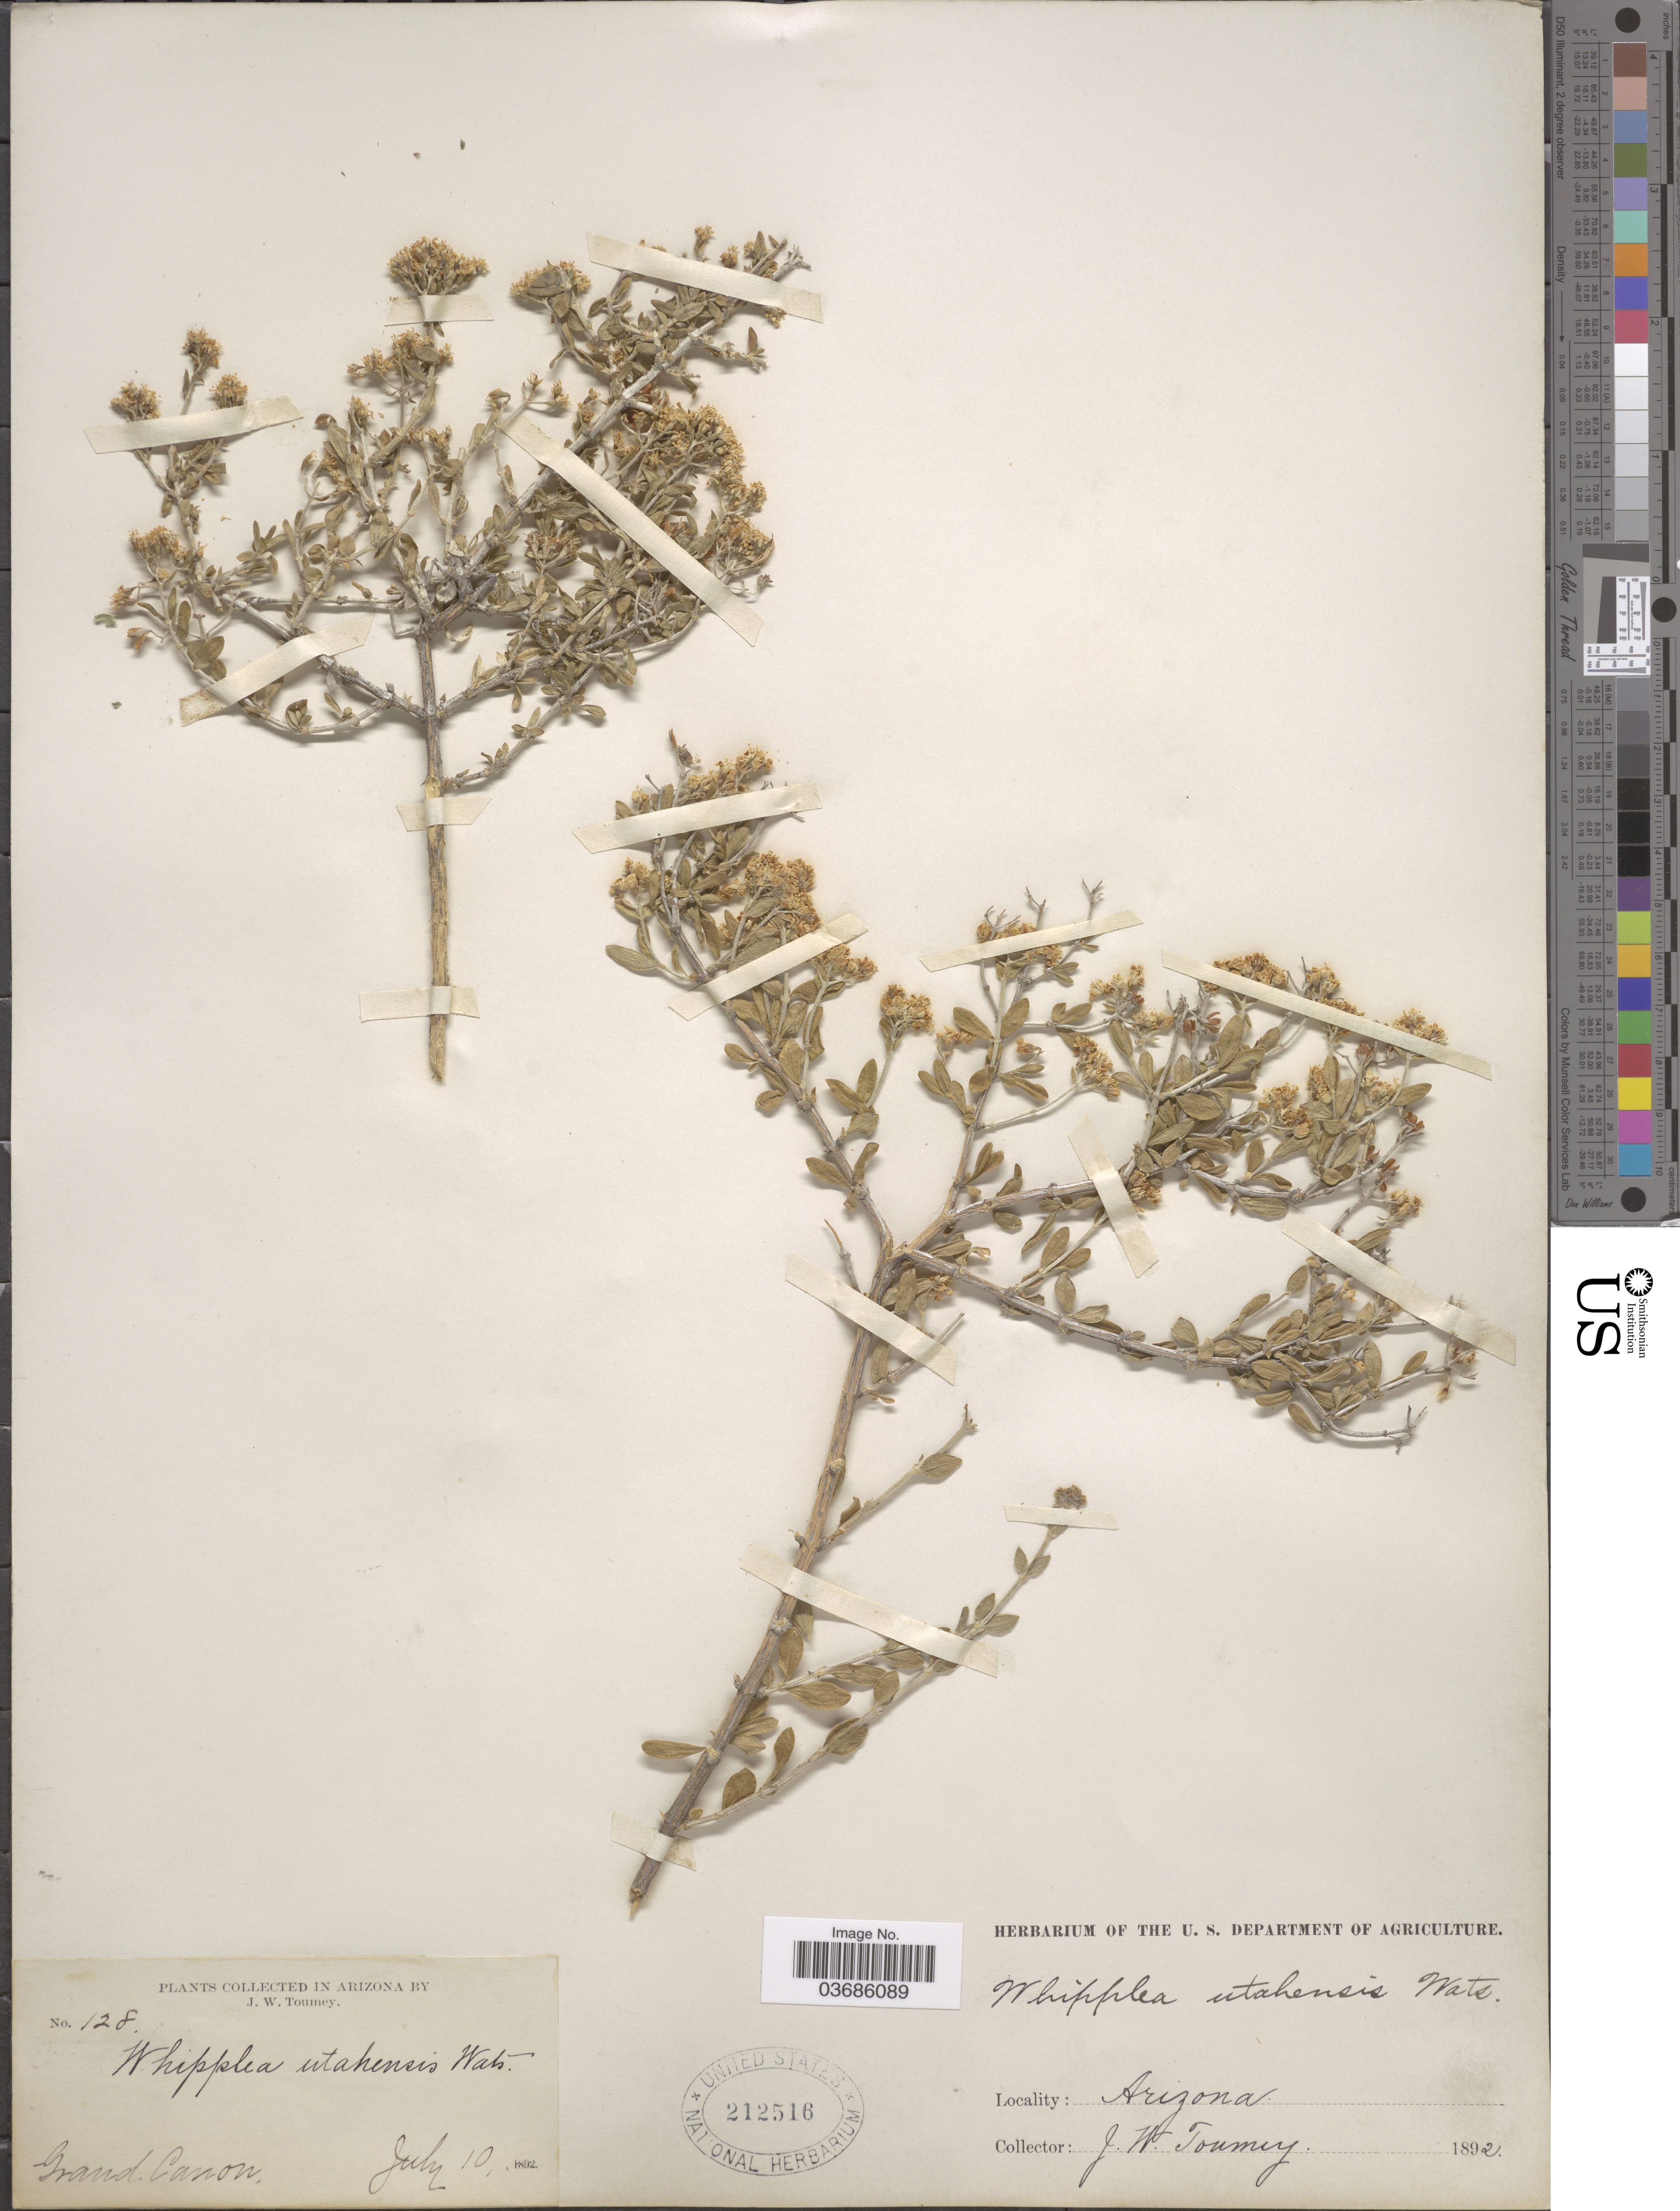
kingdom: Plantae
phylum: Tracheophyta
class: Magnoliopsida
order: Cornales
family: Hydrangeaceae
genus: Fendlerella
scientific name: Fendlerella utahensis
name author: (S. Watson) A. Heller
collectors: J. W. Toumey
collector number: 128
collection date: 1892-07-10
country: United States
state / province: Arizona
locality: Grand Canon.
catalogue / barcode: US 212516